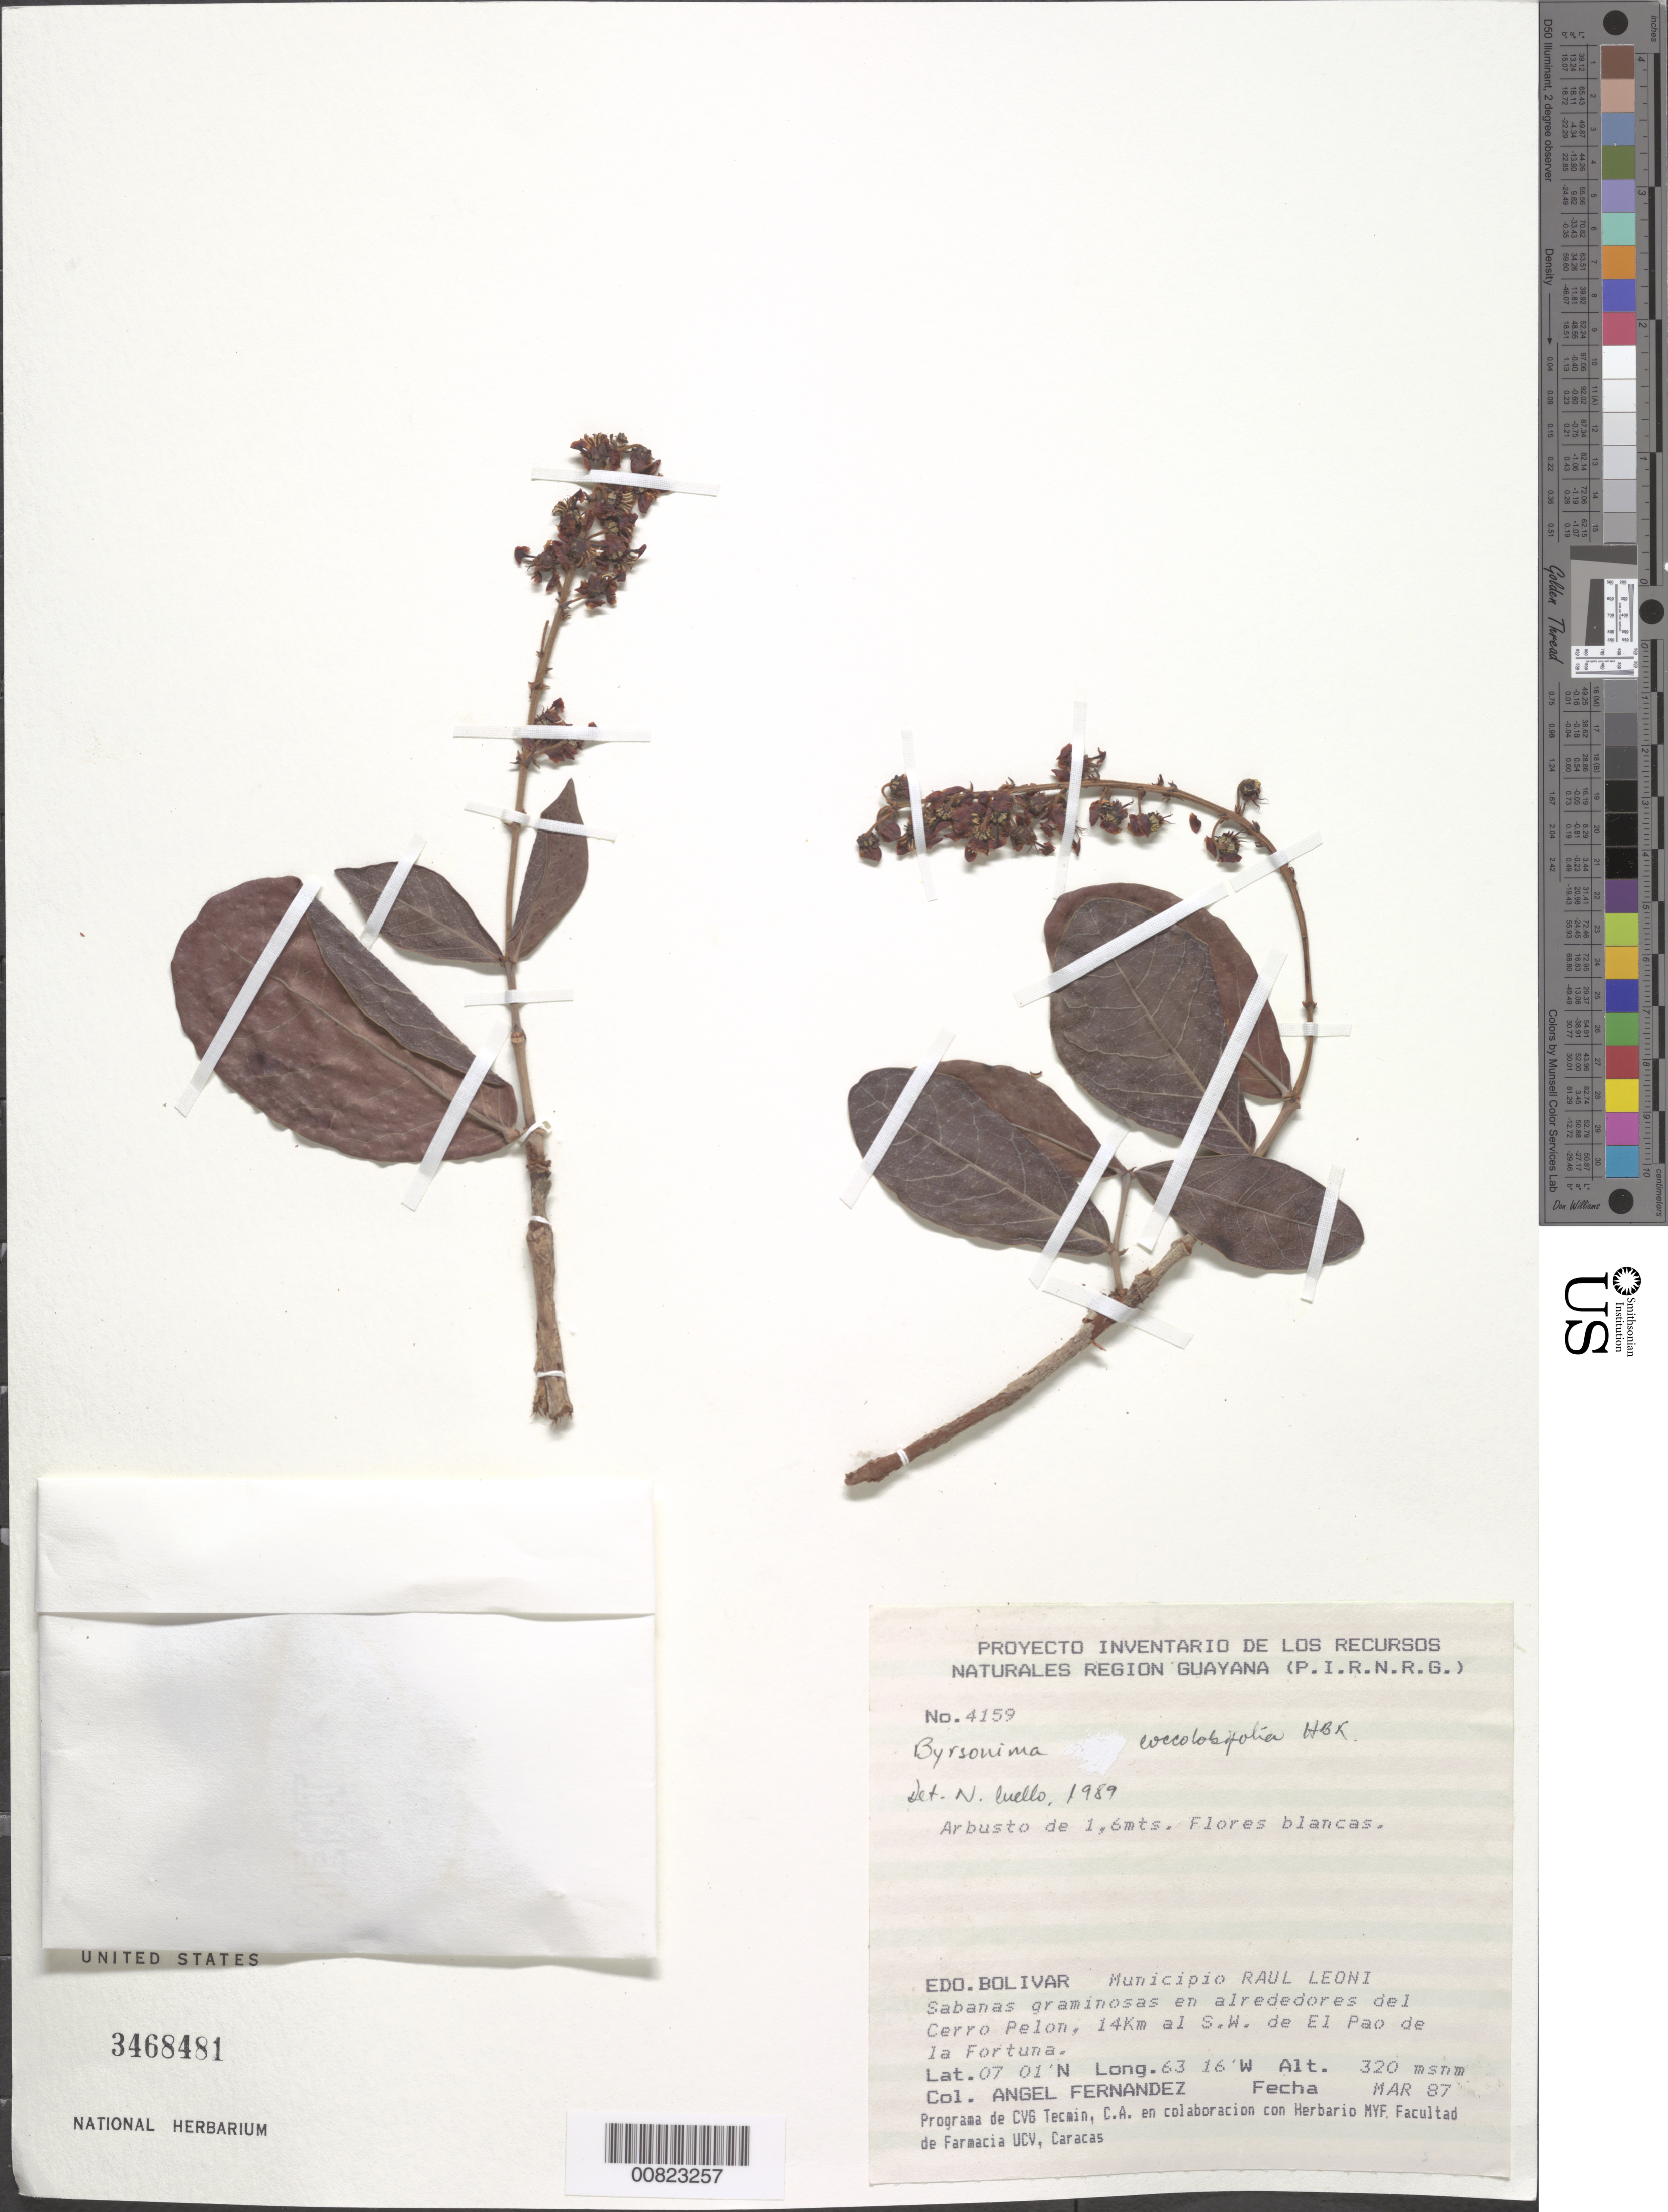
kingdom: Plantae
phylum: Tracheophyta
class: Magnoliopsida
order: Malpighiales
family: Malpighiaceae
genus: Byrsonima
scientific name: Byrsonima coccolobifolia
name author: Kunth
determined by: Cuello, Nidia L.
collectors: A. Fernández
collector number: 4159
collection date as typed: Mar-87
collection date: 1987-03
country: Venezuela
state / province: Bolívar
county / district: Angostura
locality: Mun. Raúl Leoni [=Angostura], Cerro Pelon, 14 km SW de El Pao de la Fortuna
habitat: Sabanas graminosas en alrededores del cerro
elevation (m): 320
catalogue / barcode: US 3468481